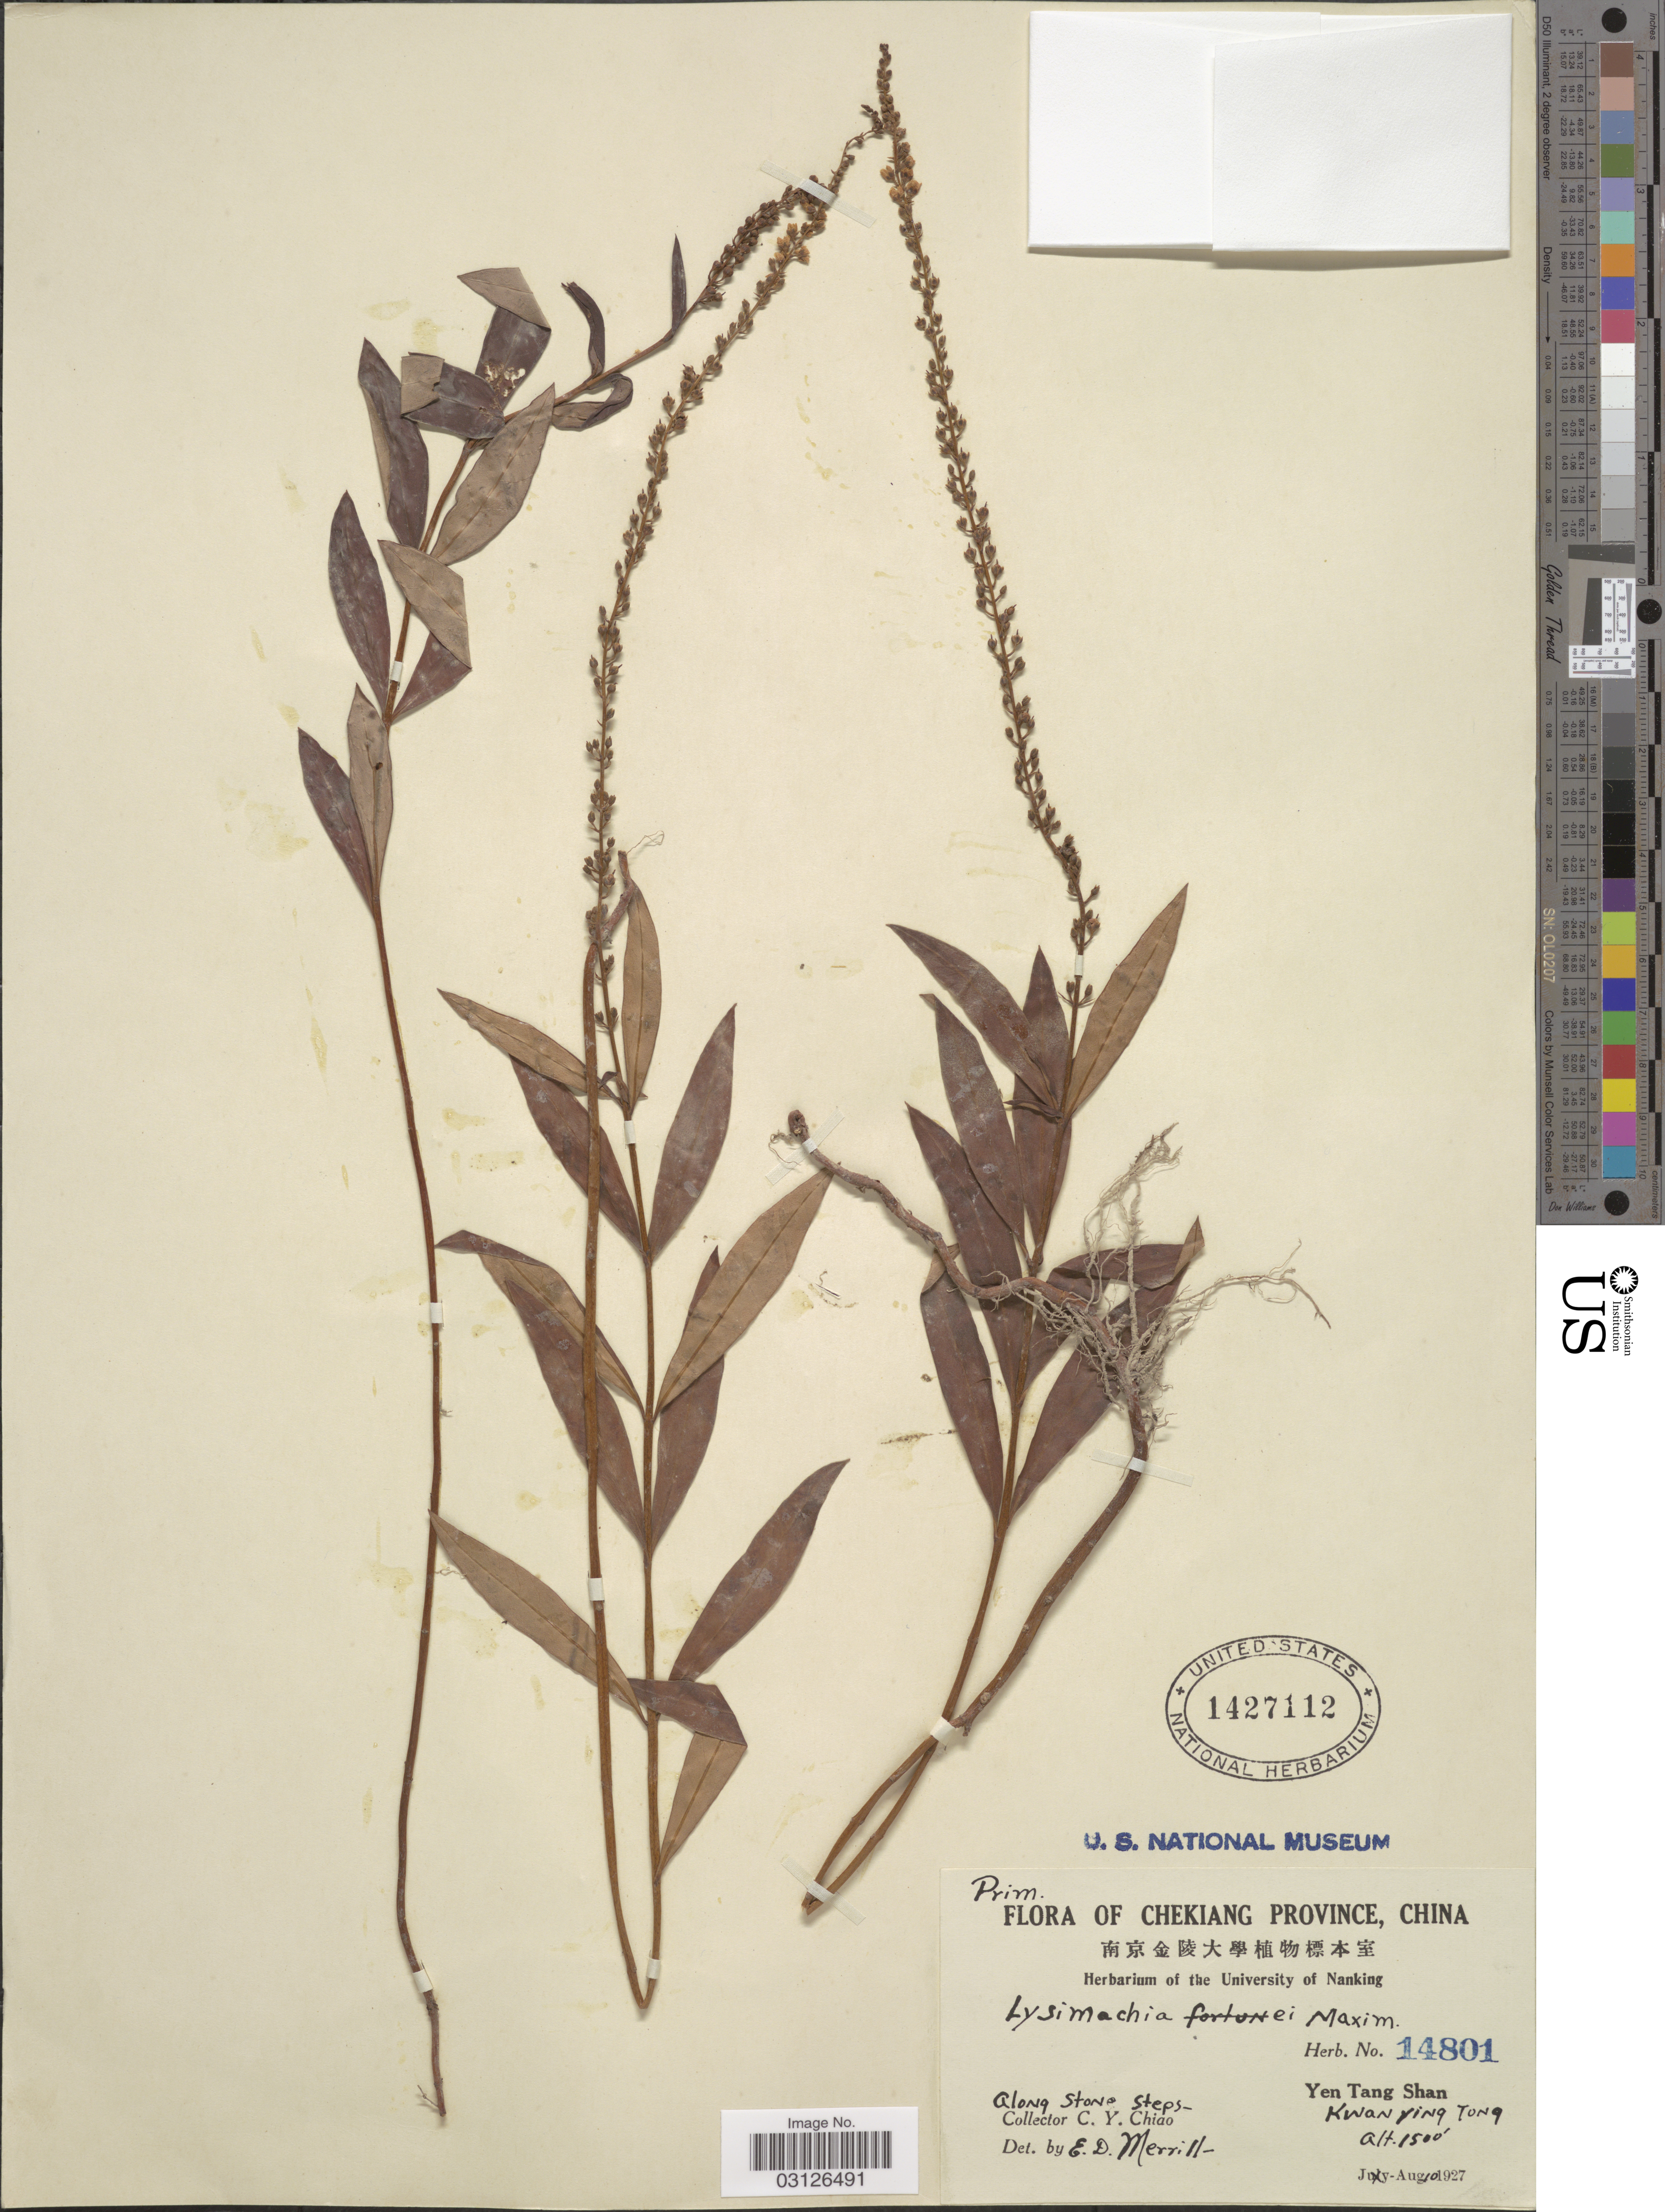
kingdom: Plantae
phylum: Tracheophyta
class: Magnoliopsida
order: Ericales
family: Primulaceae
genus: Lysimachia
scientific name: Lysimachia fortunei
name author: Maxim.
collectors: C. Y. Chiao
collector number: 14801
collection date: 1927-08-10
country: China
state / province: Zhejiang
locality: Chekiang Province. Along Stone steps. Yen Tang Shan. Kwan Ying Tong.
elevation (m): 457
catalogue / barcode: US 1427112